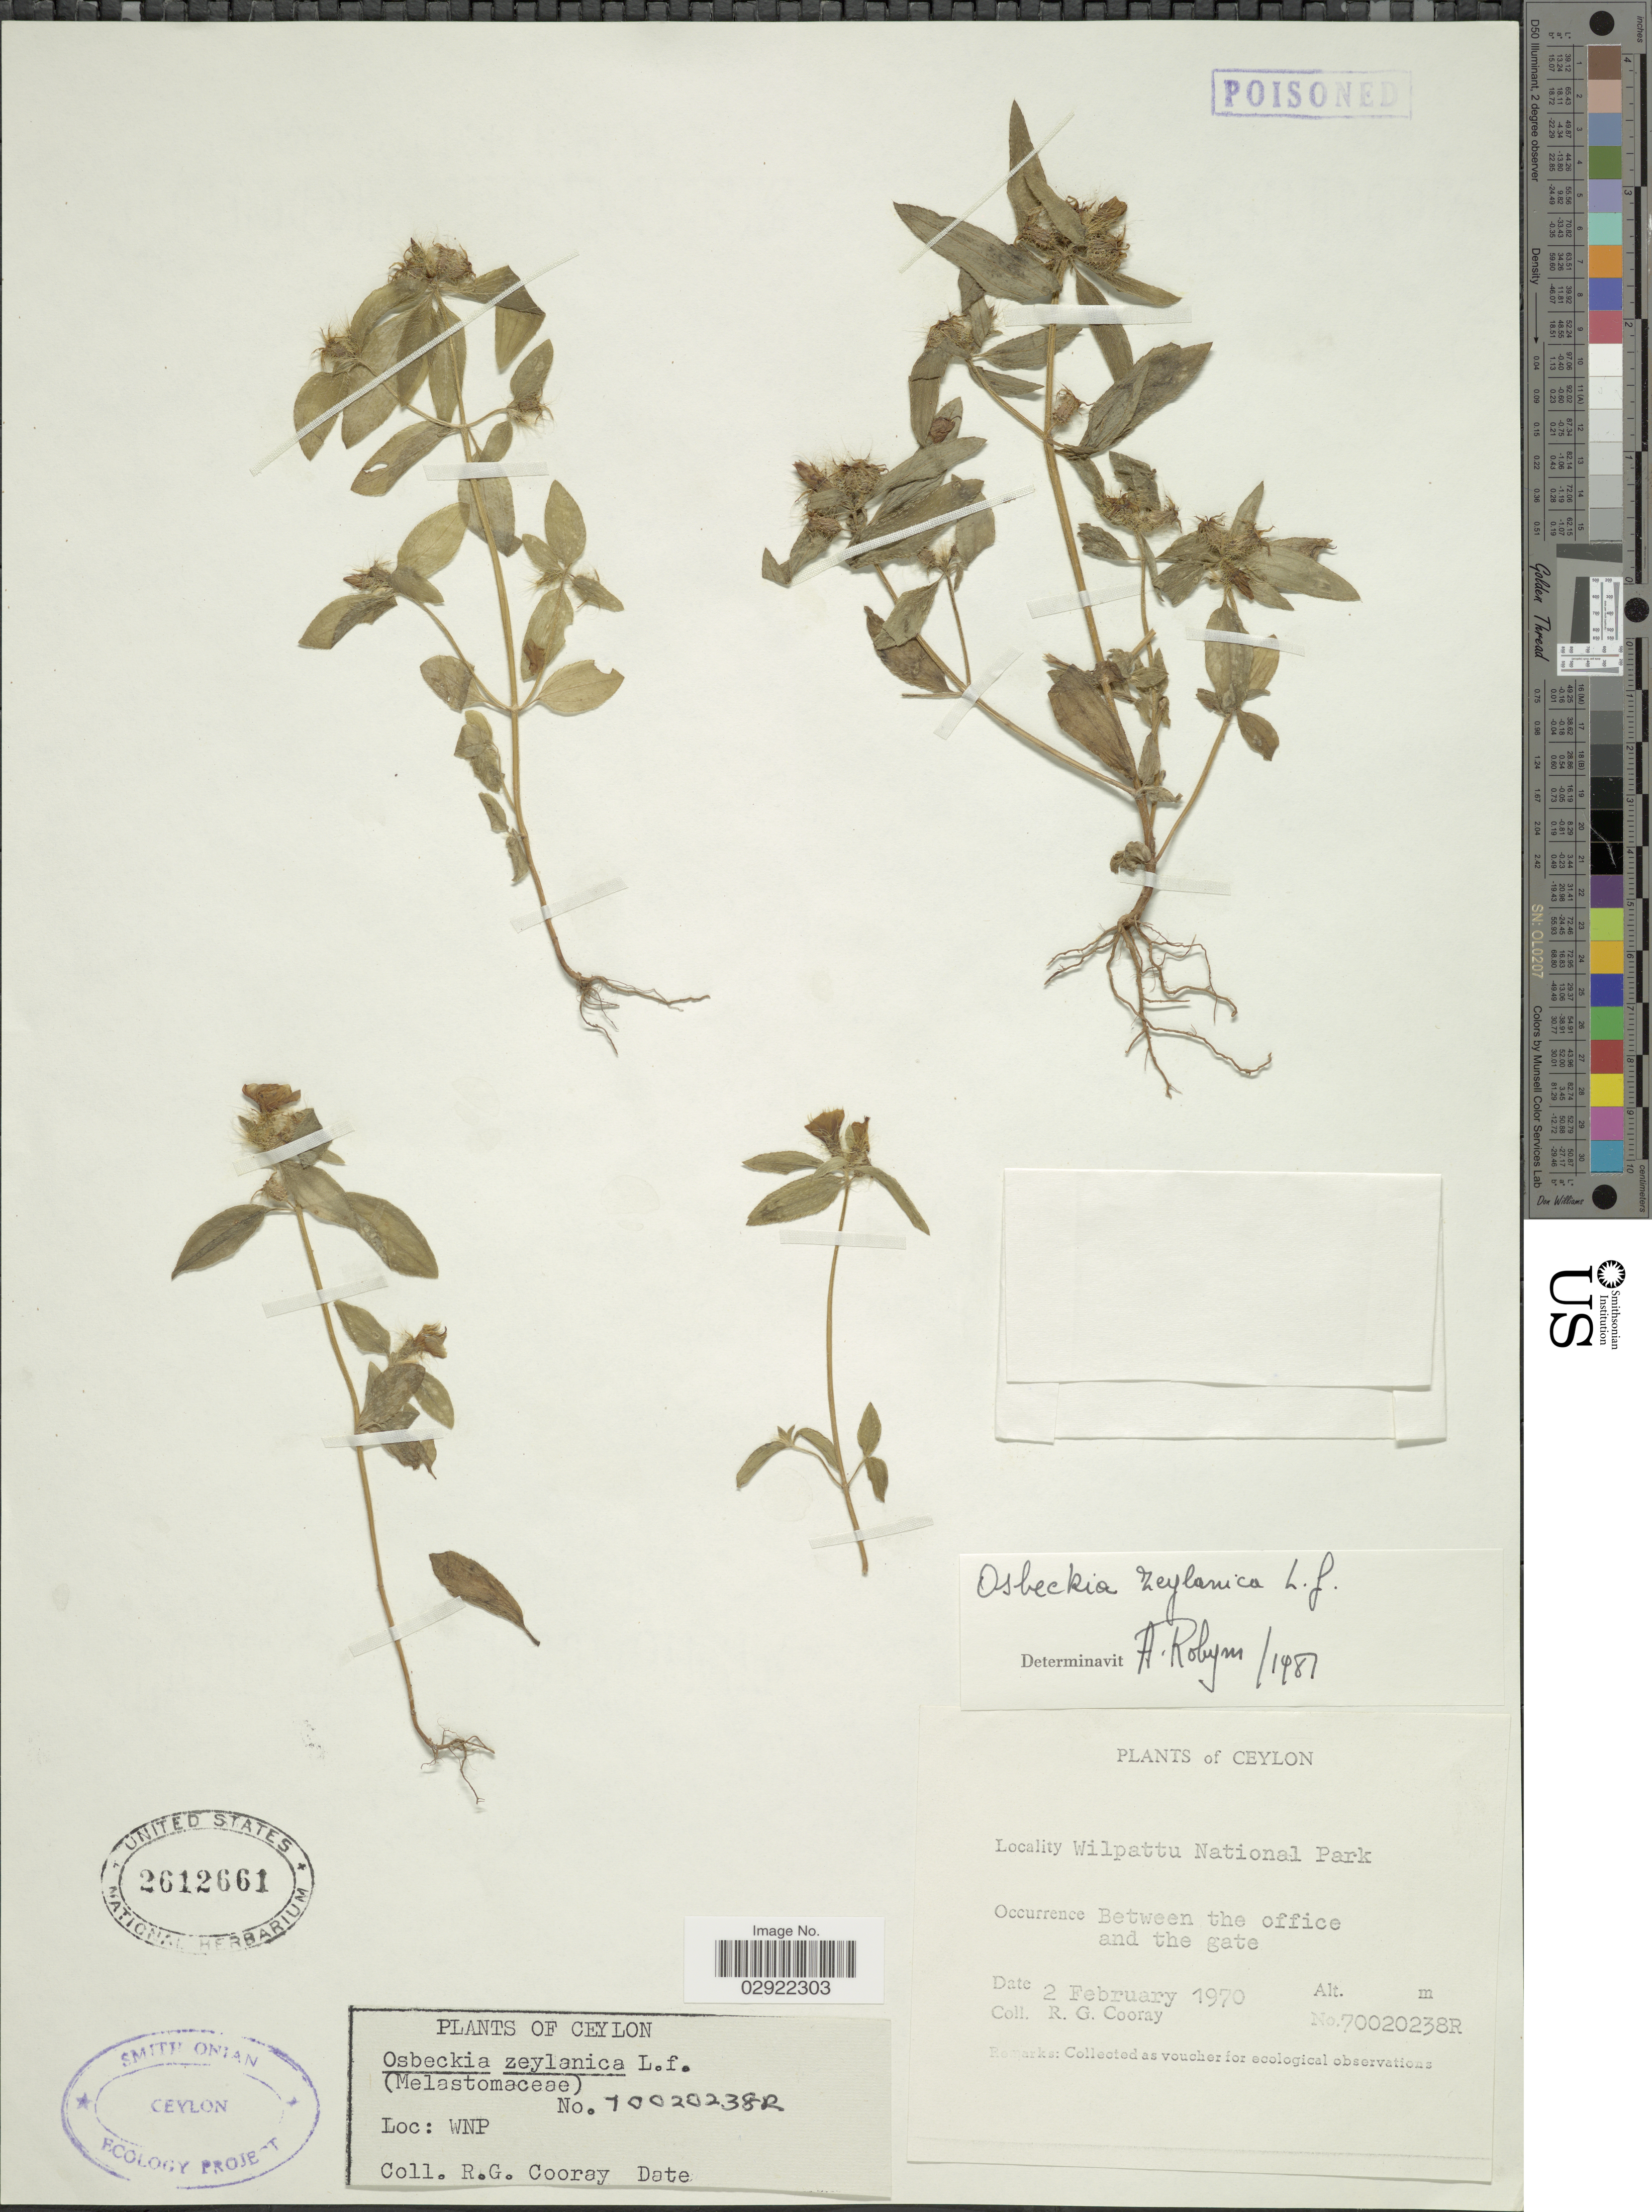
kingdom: Plantae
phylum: Tracheophyta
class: Magnoliopsida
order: Myrtales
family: Melastomataceae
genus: Osbeckia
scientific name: Osbeckia zeylanica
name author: Steud. ex Naudin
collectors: R. Cooray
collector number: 70020238R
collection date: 1970-02-02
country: Sri Lanka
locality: Ceylon. Wilpattu National Park.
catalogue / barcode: US 2612661